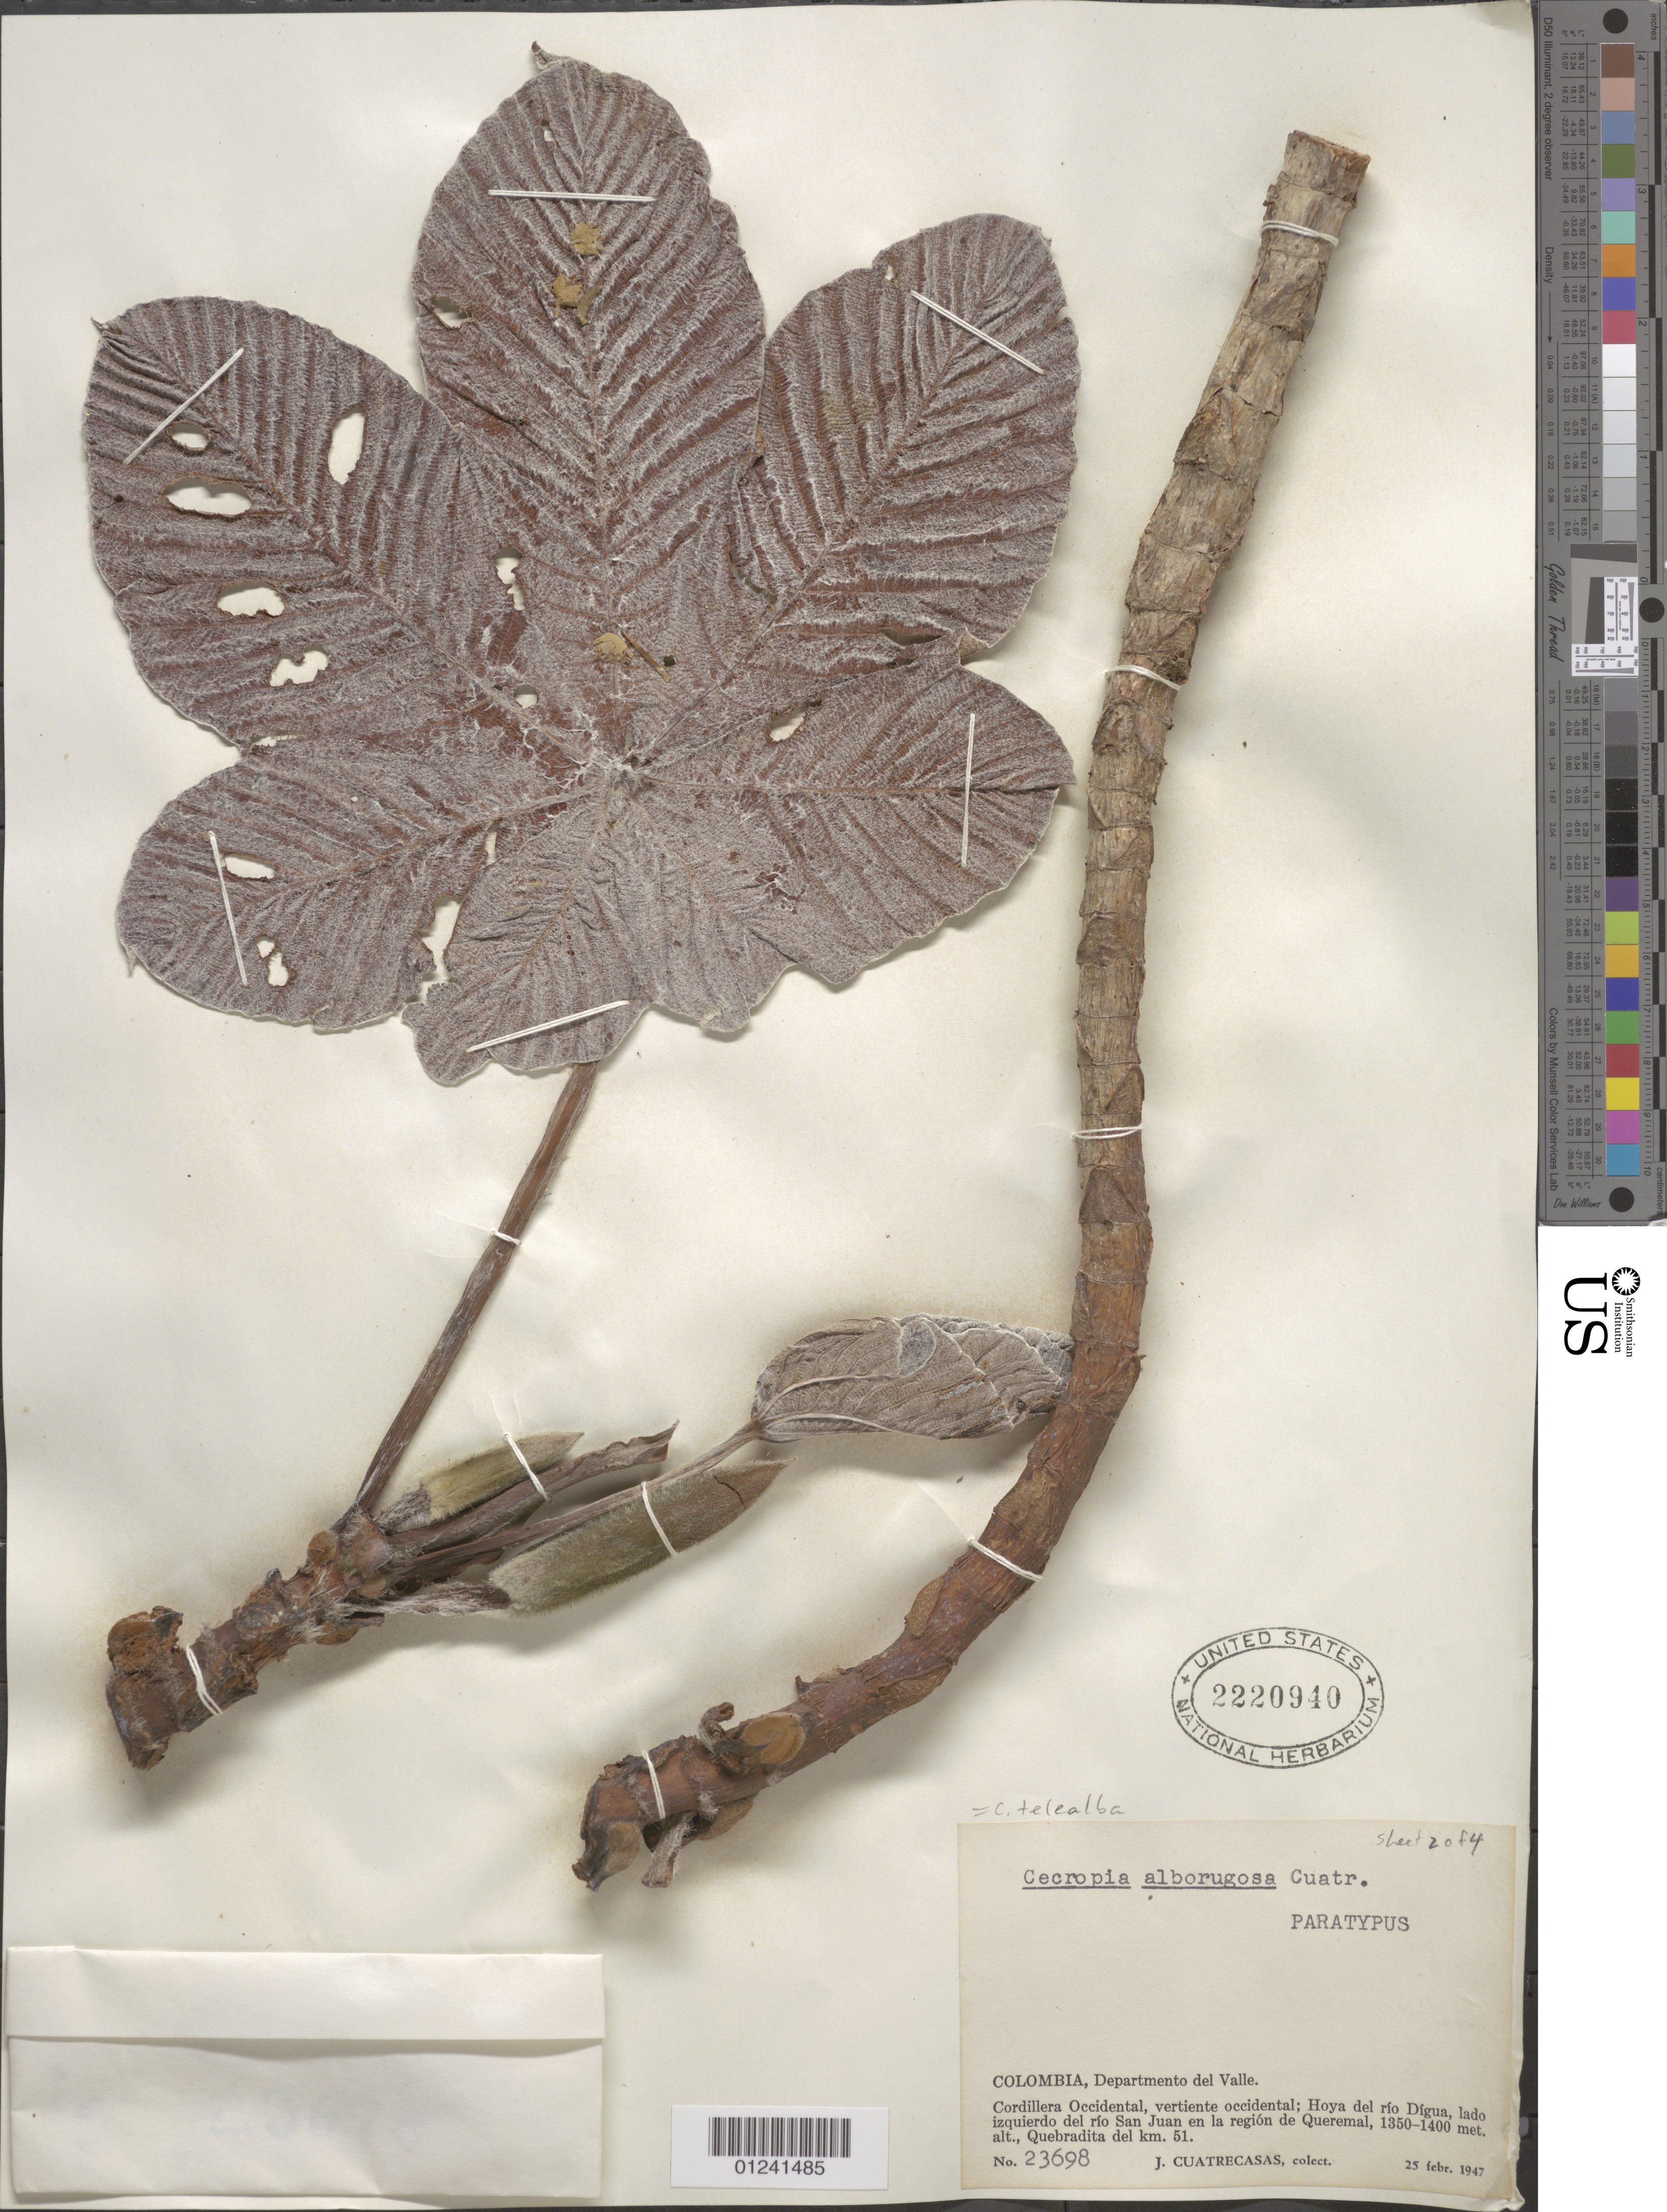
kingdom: Plantae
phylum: Tracheophyta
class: Magnoliopsida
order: Rosales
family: Urticaceae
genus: Cecropia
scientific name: Cecropia telealba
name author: Cuatrec.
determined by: Cuatrecasas, J.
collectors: J. Cuatrecasas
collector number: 23698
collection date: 1947-02-25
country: Colombia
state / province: Valle del Cauca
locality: Cordillera Occidental, Vertiente Occidental, Hoya del Rio Digua, Lado Izquierdo del Rio San Juan en La region de Queremal; quebradita del km 51.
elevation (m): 1350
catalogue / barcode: US 2220940